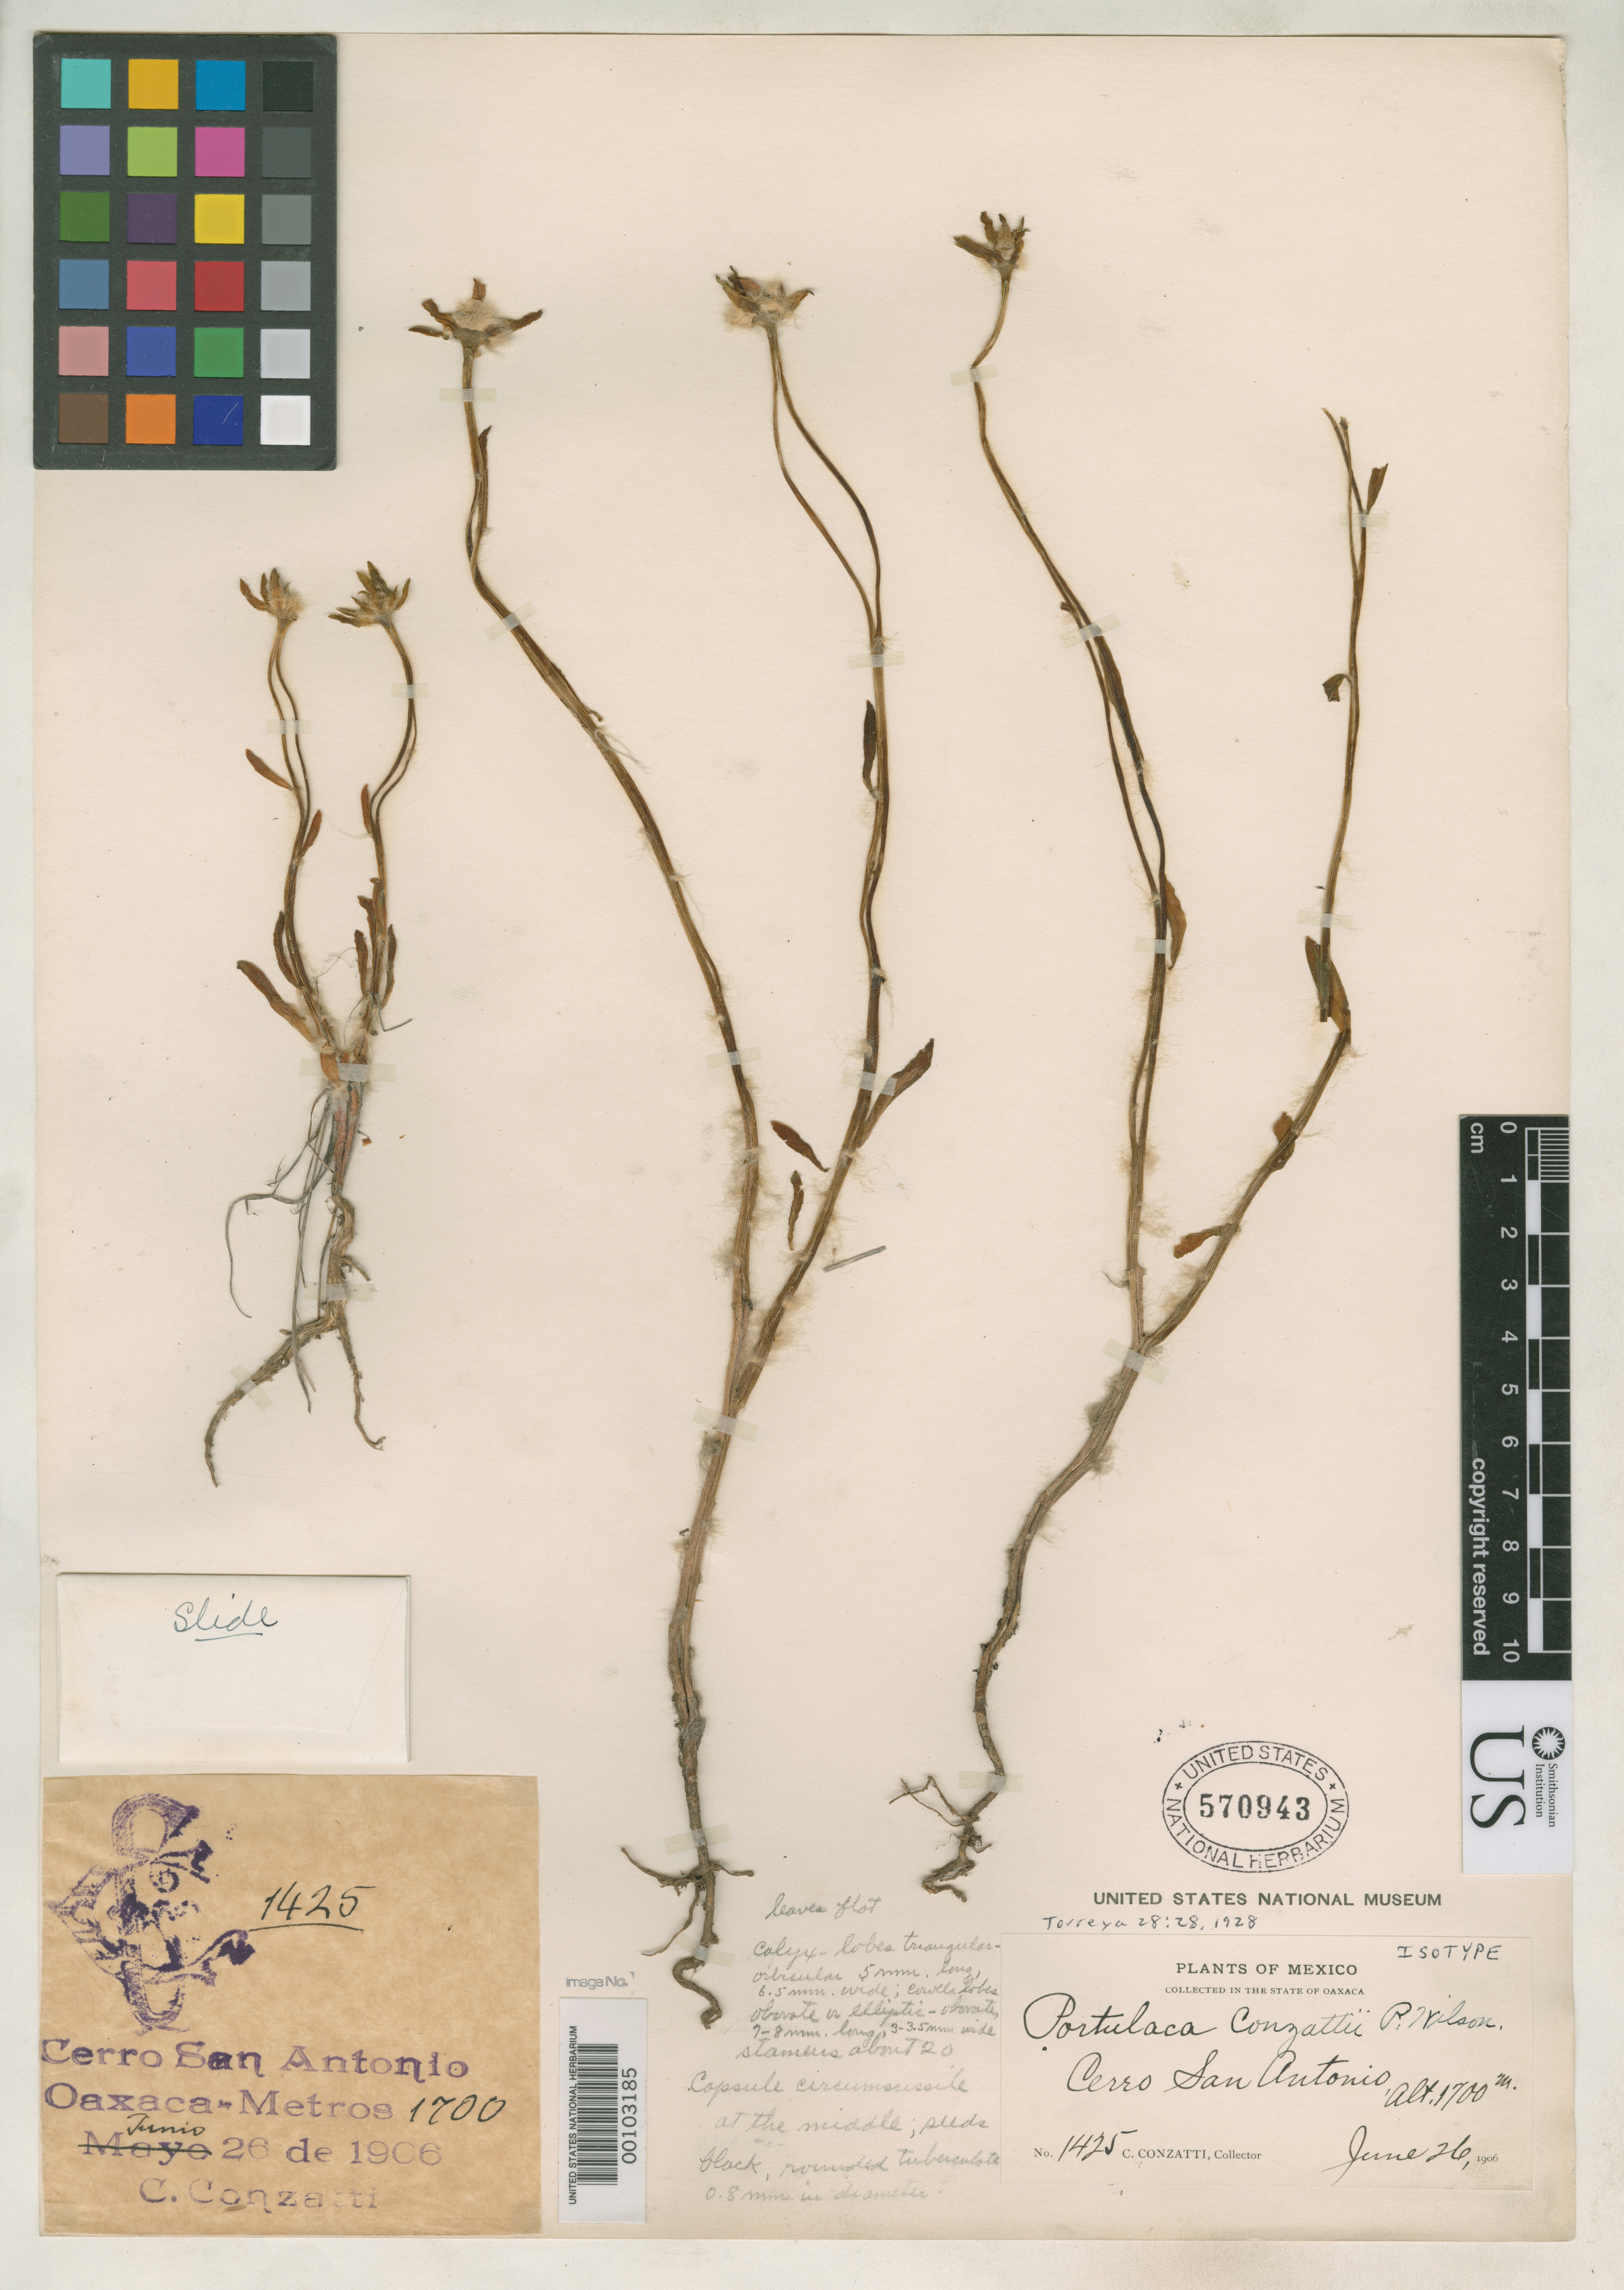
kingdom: Plantae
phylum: Tracheophyta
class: Magnoliopsida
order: Caryophyllales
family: Portulacaceae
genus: Portulaca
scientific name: Portulaca conzattii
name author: P. Wilson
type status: Isotype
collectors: C. Conzatti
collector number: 1425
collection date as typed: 26 Jun 1926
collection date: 1926-06-26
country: Mexico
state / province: Oaxaca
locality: Cerro San Antonio.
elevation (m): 1700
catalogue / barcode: US 570943